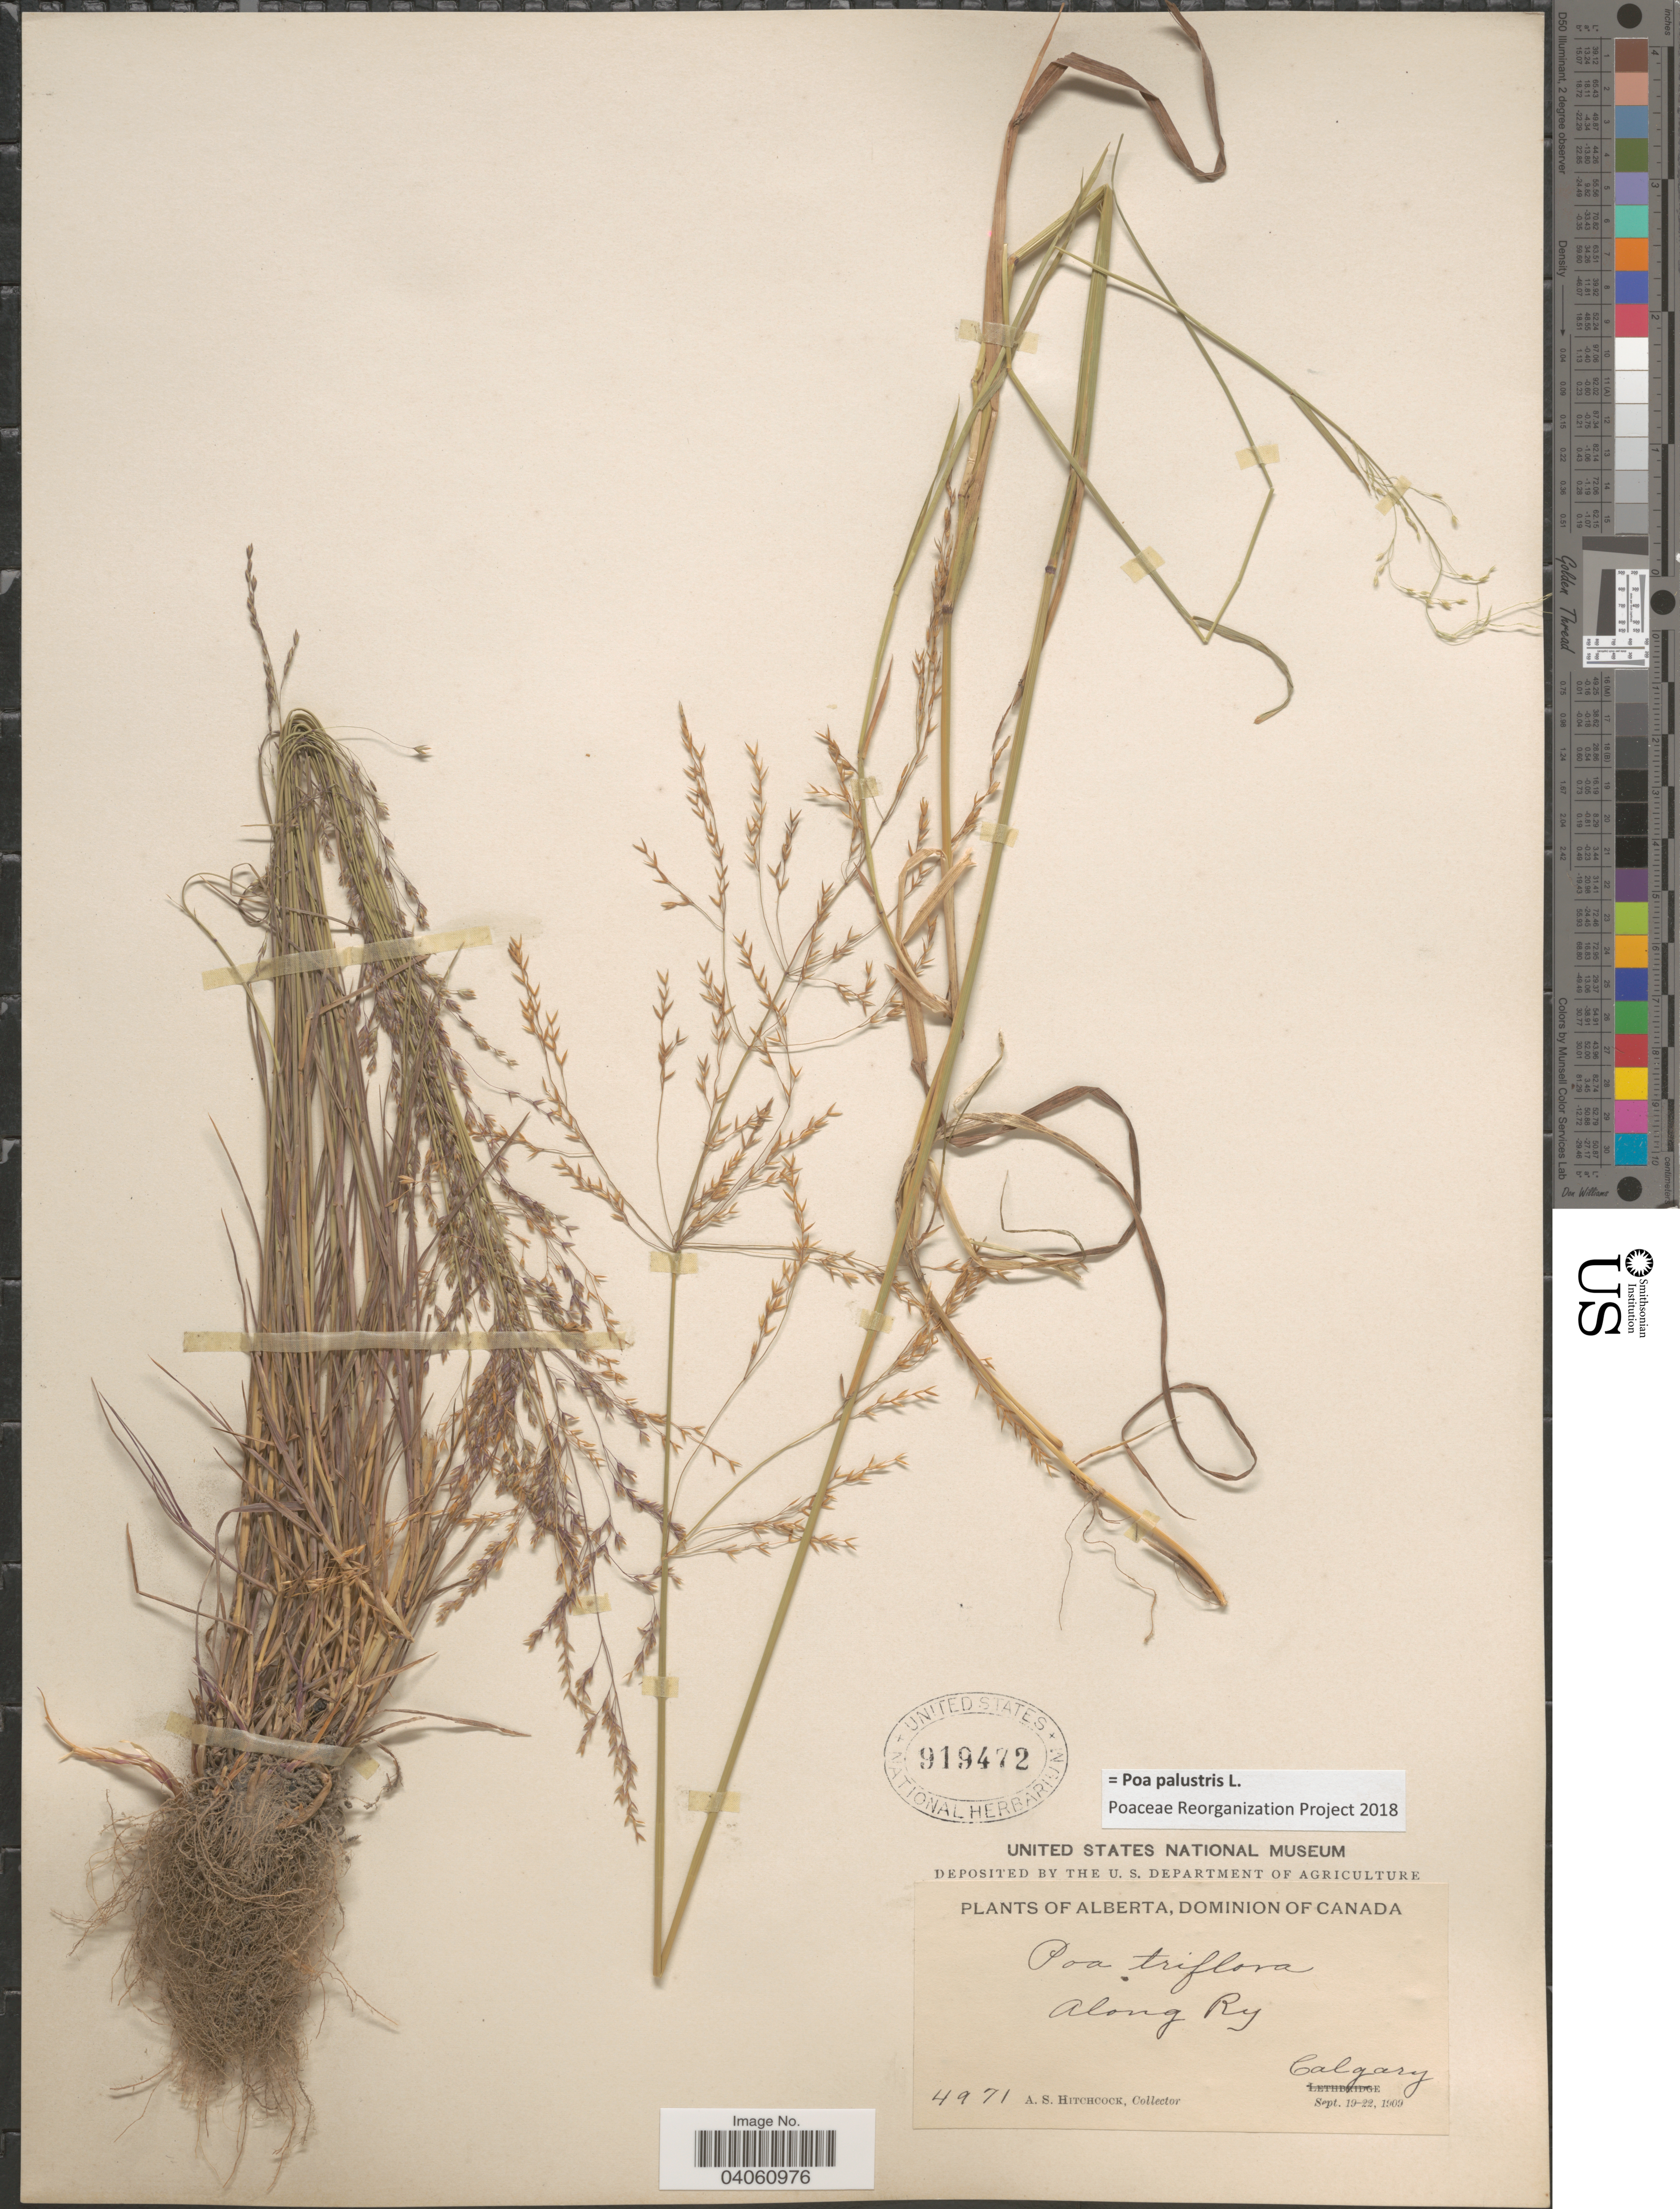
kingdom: Plantae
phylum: Tracheophyta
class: Liliopsida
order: Poales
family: Poaceae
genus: Poa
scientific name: Poa palustris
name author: L.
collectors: A. S. Hitchcock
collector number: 4971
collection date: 1909-09-19/1909-09-22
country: Canada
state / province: Alberta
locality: Dominion of Canada. Along Ry. Calgary.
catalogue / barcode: US 919472